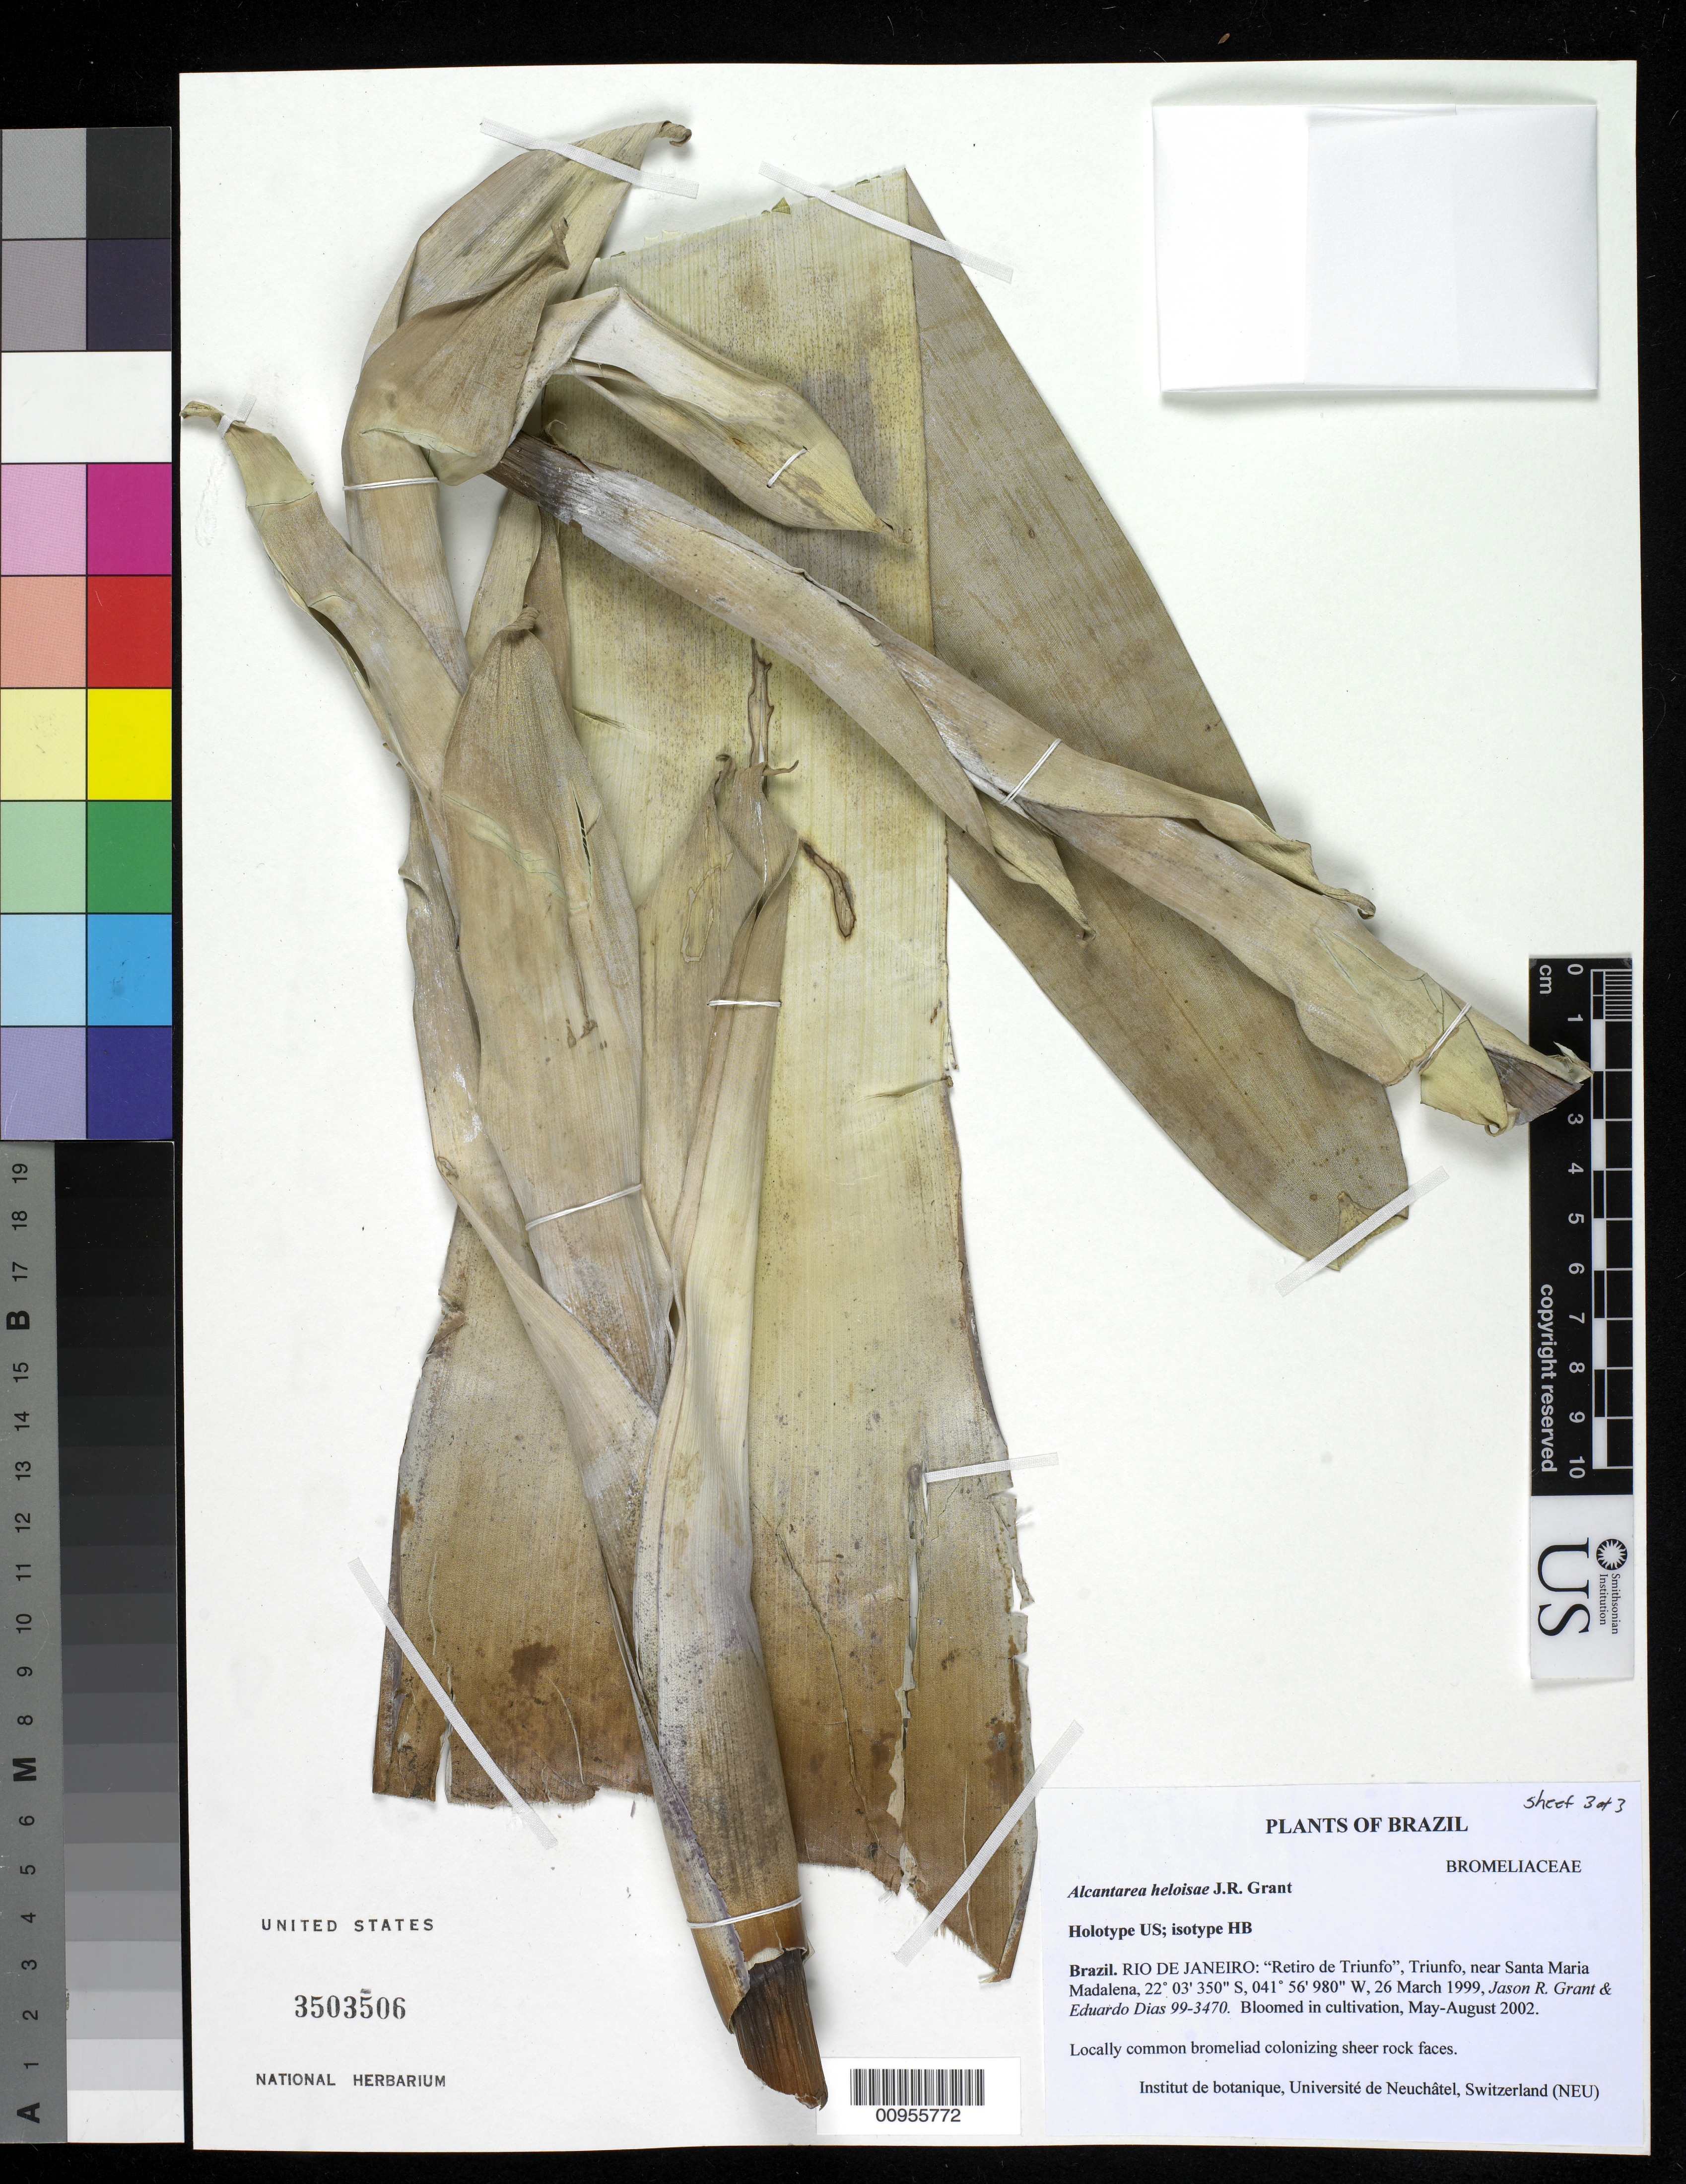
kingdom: Plantae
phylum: Tracheophyta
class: Liliopsida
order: Poales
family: Bromeliaceae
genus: Alcantarea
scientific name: Alcantarea heloisae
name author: J.R. Grant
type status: Isotype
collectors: J. R. Grant & E. Dias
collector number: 99-3470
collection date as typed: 26 Mar 1999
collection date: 1999-03-26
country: Brazil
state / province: Rio de Janeiro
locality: Rio de Janeiro: "Retiro de Triunfo", Triunfo, near Santa Maria Madalena.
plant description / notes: Specimen apparently made from cultivated material, "Bloomed in cultivation, May-August 2002". According to specimen label "Holotype US; isotype HB" but protologue cites holotype at HB.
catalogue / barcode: US 3503506